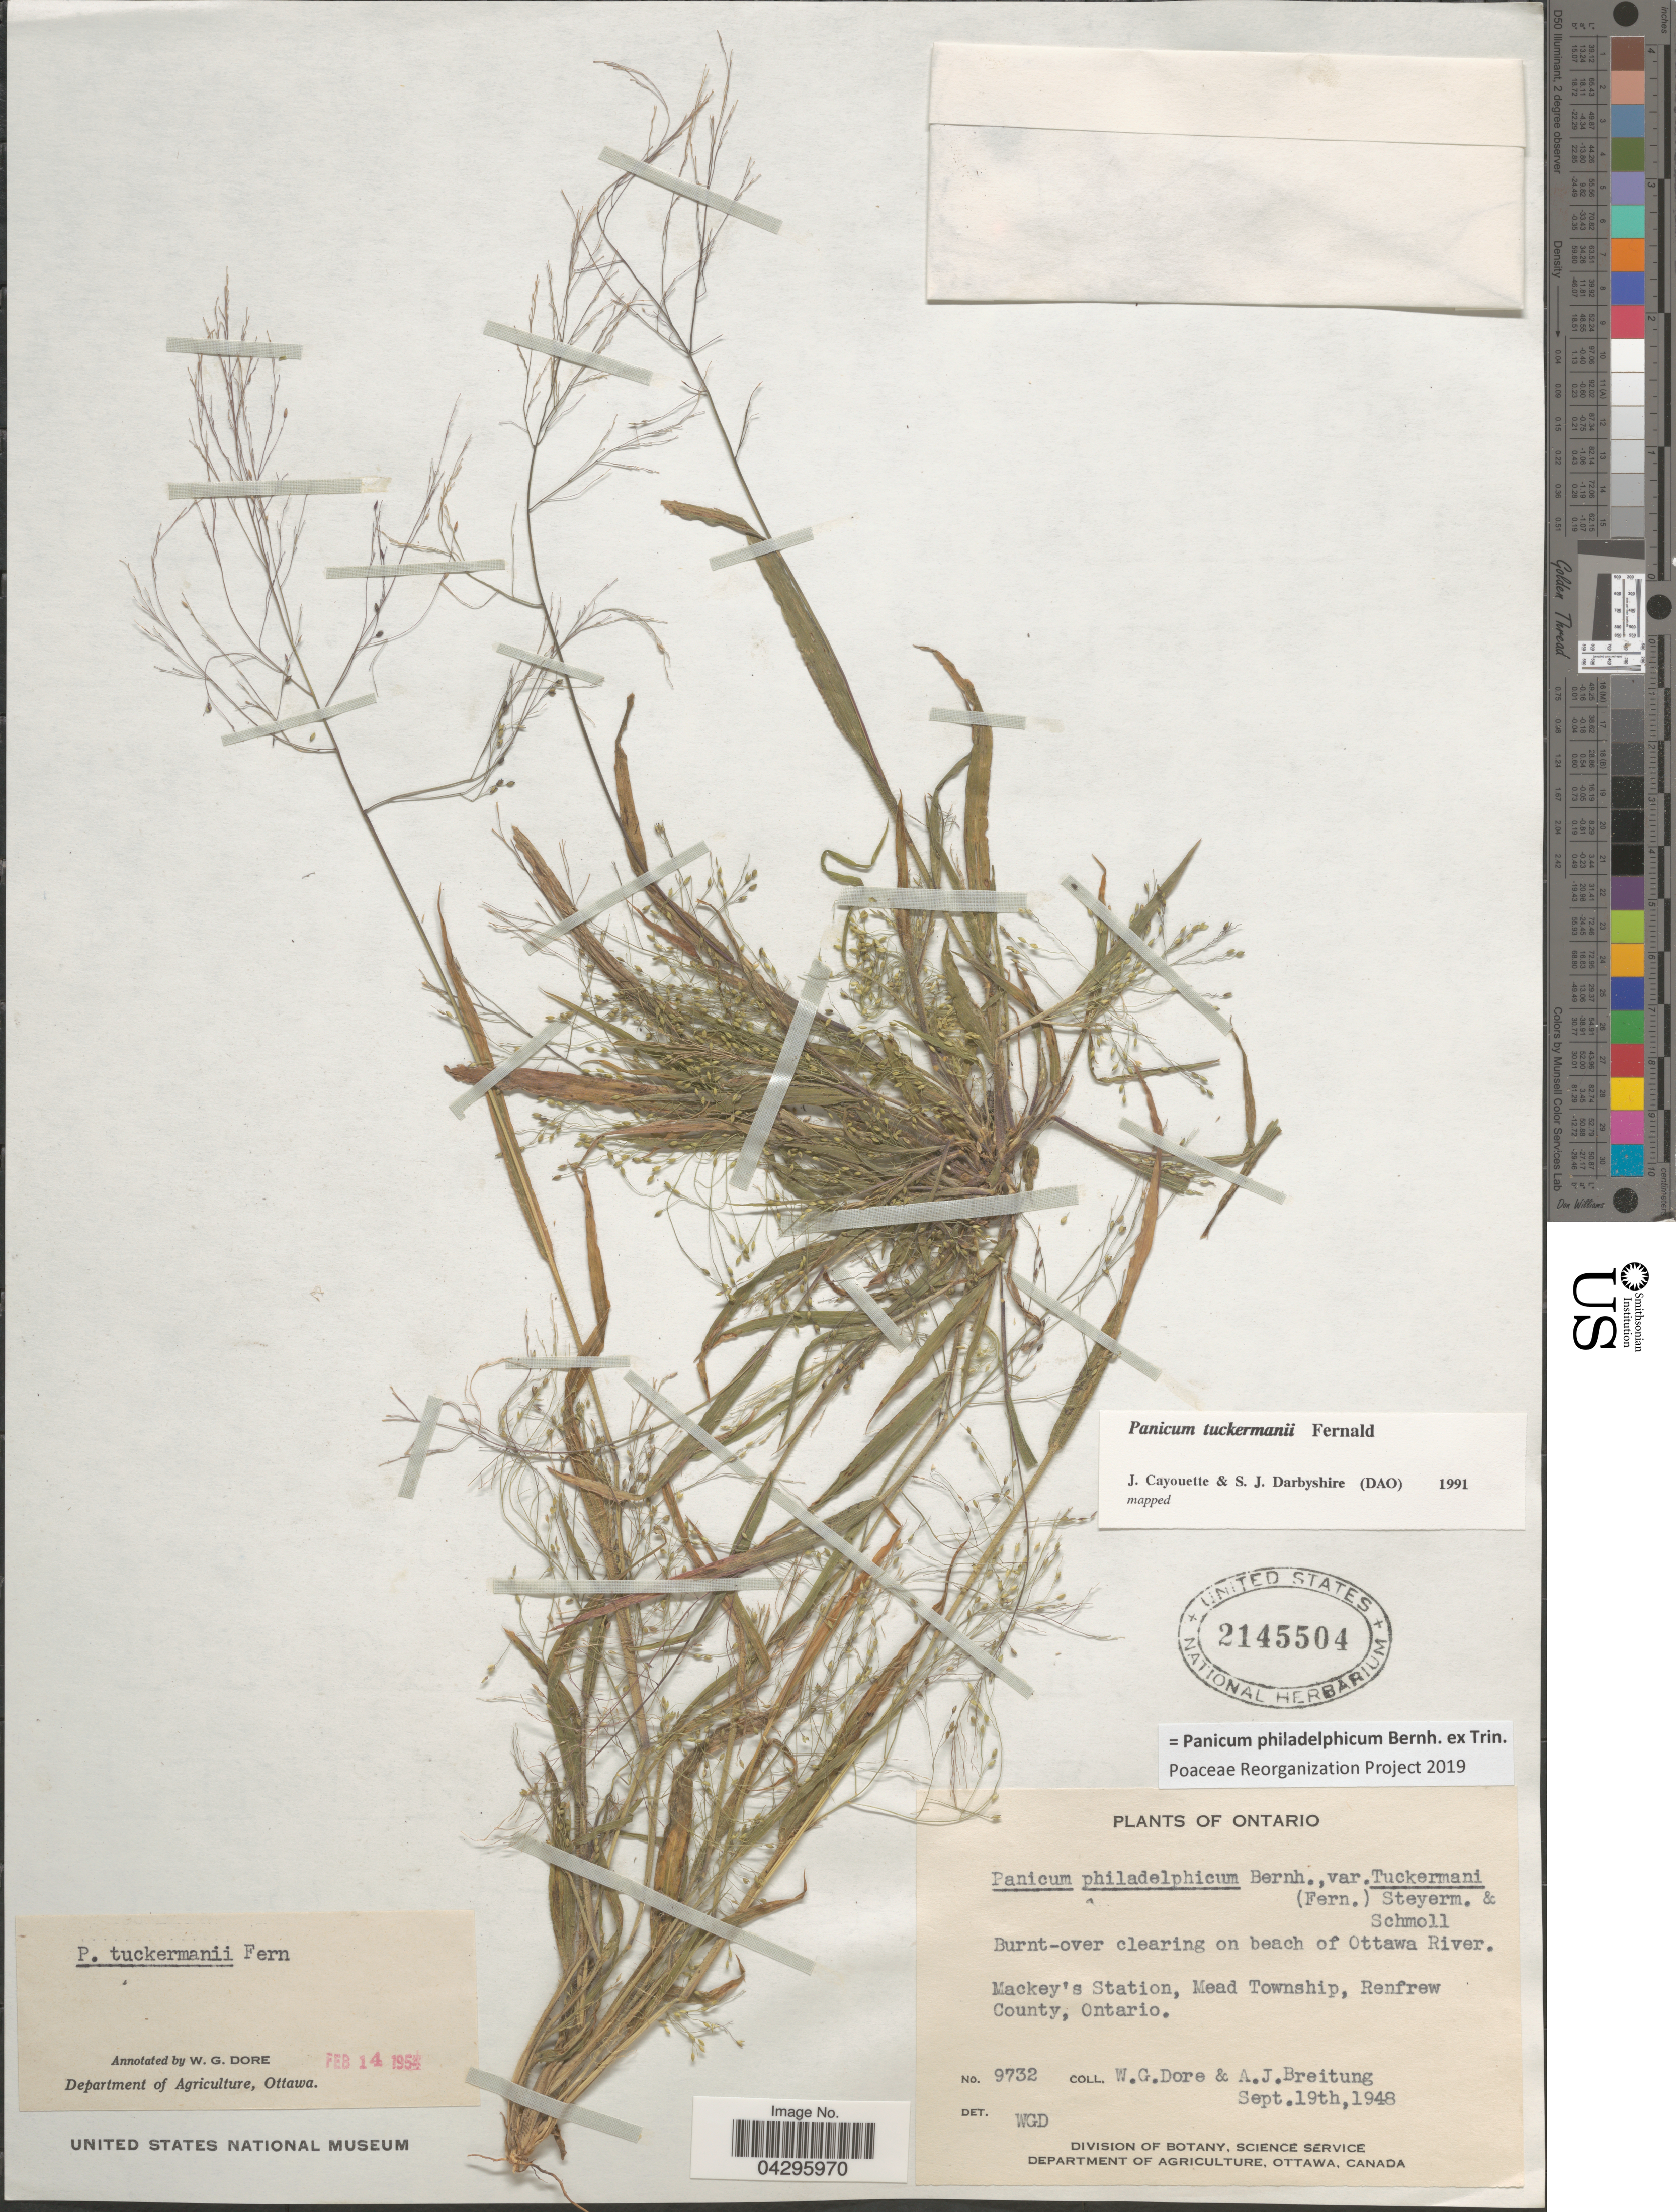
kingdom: Plantae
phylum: Tracheophyta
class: Liliopsida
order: Poales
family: Poaceae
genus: Panicum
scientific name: Panicum philadelphicum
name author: Bernh. ex Trin.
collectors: W. Dore & A. Breitung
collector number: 9732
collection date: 1948-09-19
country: Canada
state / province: Ontario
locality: Burnt-over clearing on beach of Ottawa River. Mackey's Station, Mead Township, Renfrew County.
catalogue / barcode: US 2145504